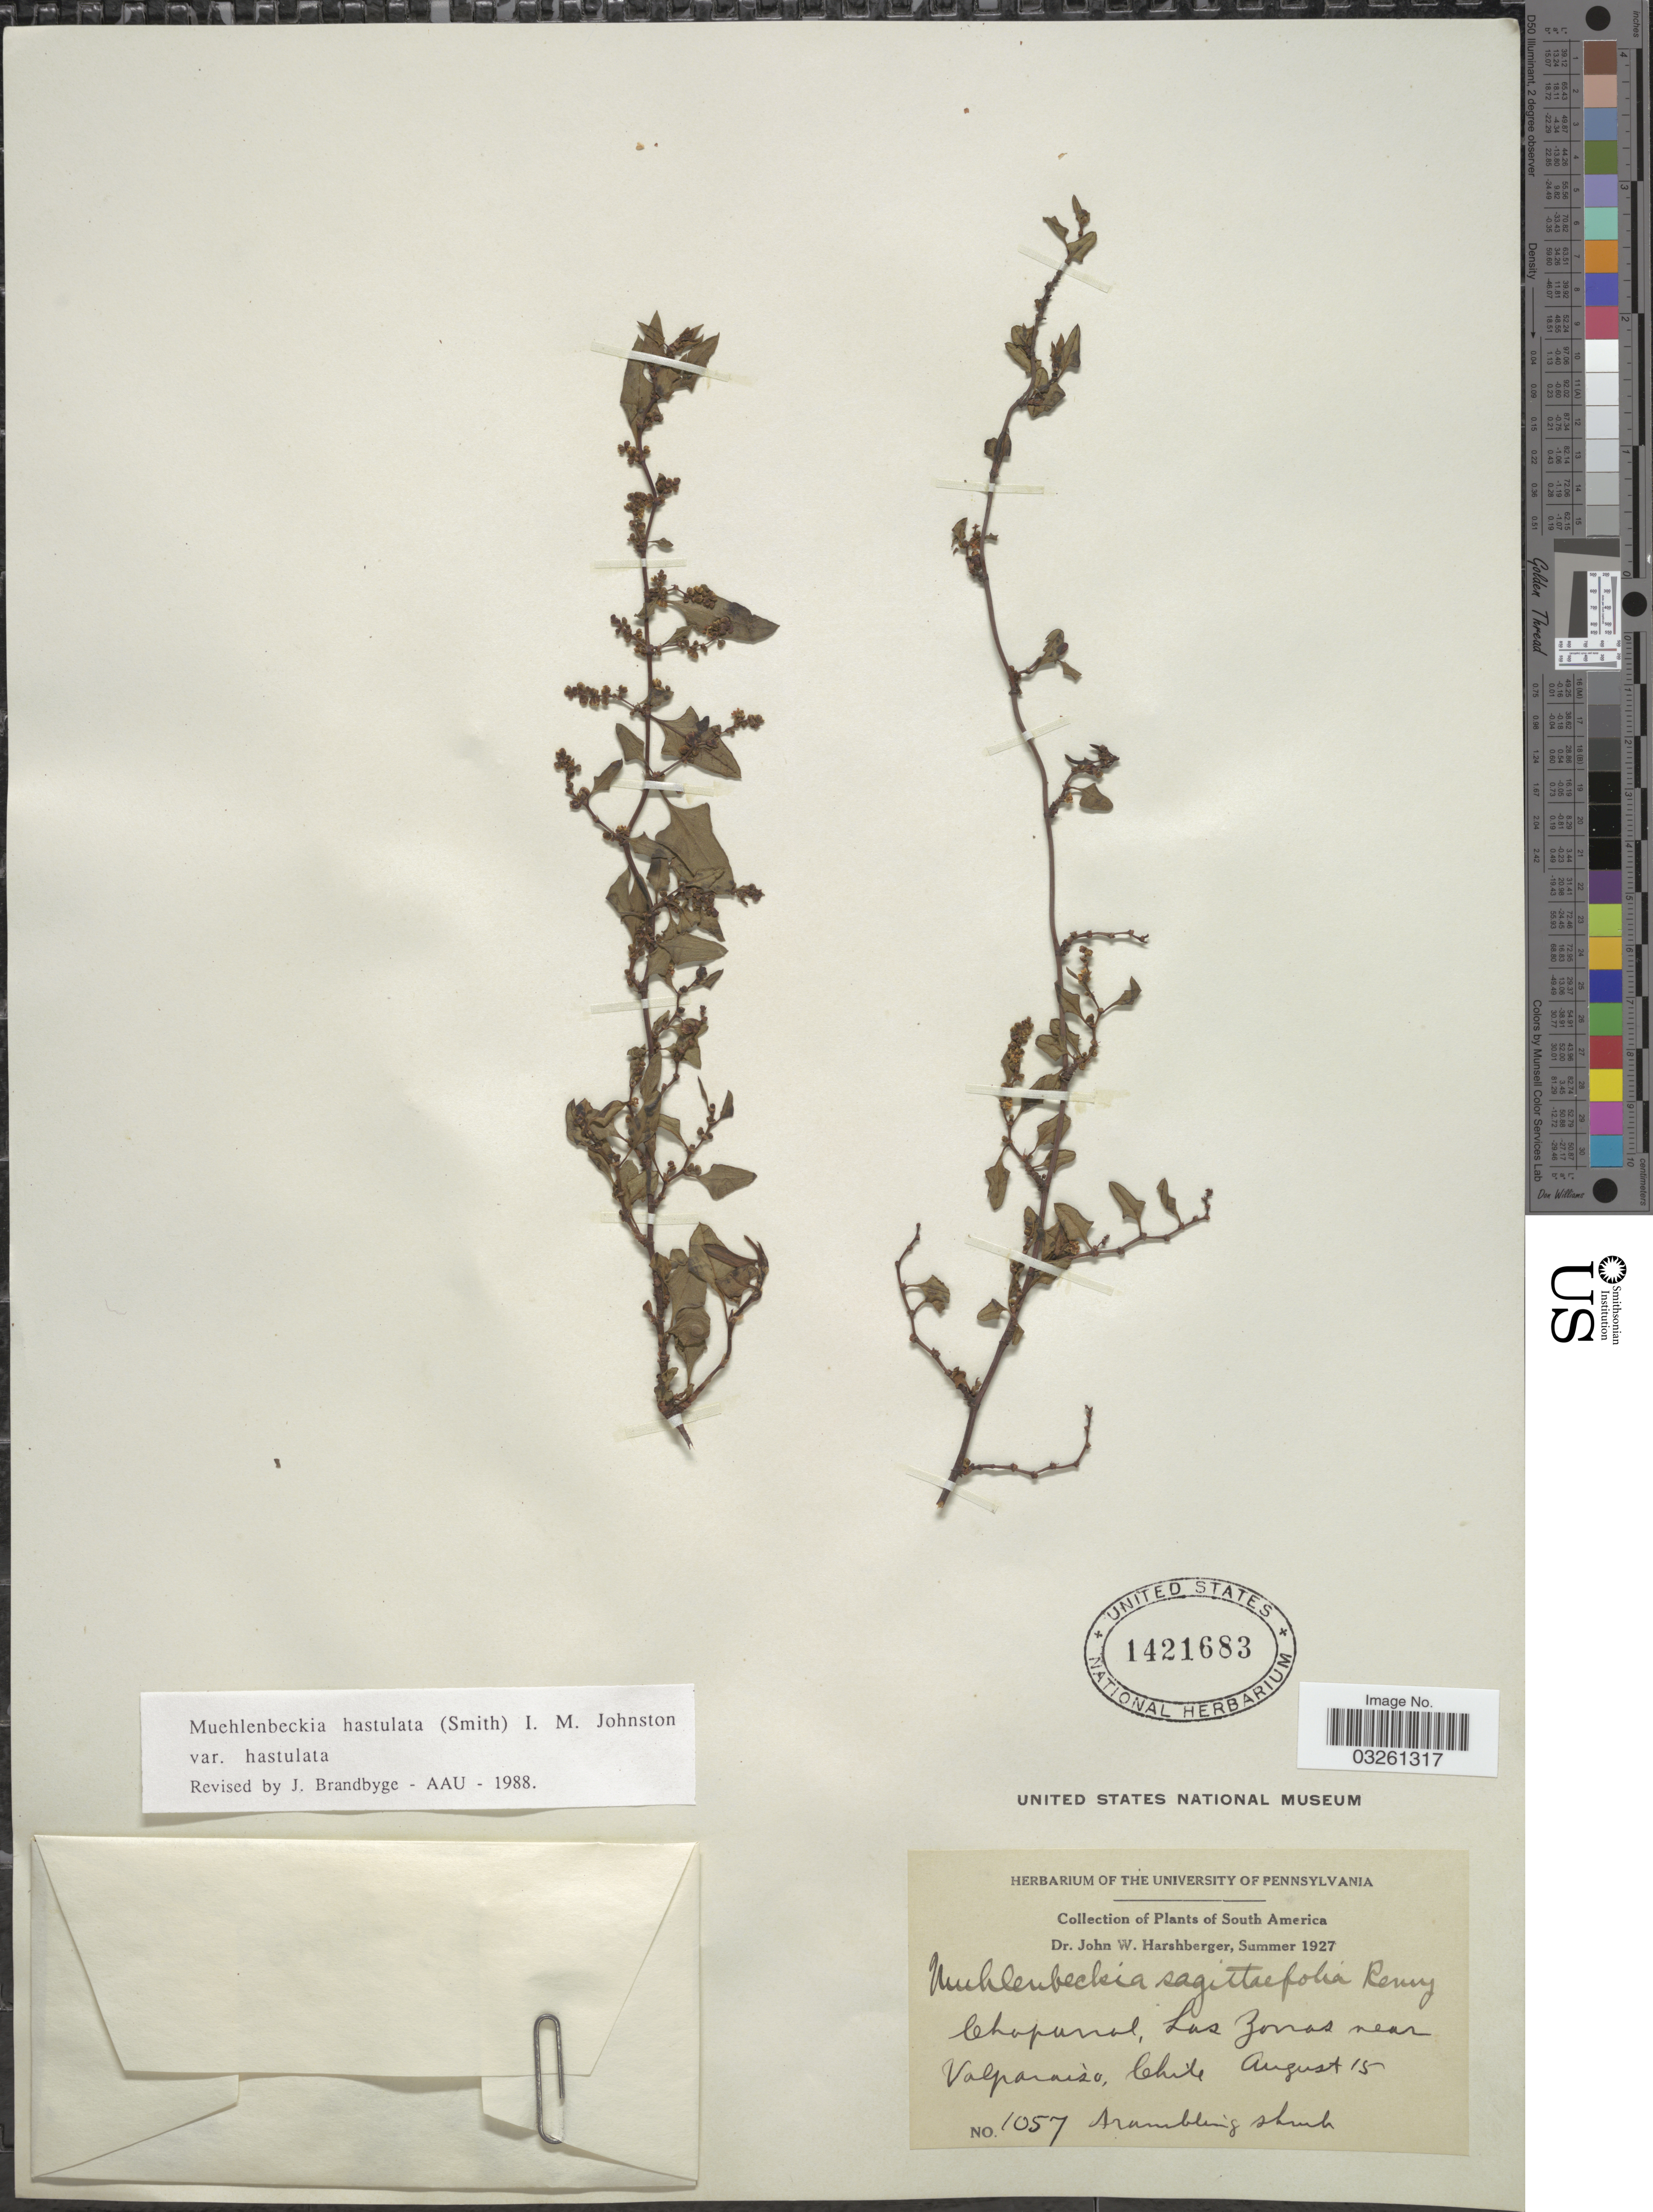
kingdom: Plantae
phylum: Tracheophyta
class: Magnoliopsida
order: Caryophyllales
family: Polygonaceae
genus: Muehlenbeckia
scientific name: Muehlenbeckia hastulata var. hastulata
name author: (Sm.) I.M. Johnst.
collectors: J. W. Harshberger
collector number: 1057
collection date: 1927-08-15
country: Chile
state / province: Valparaíso (V)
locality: Chaparral, Las Zonas near Valparaíso.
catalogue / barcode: US 1421683